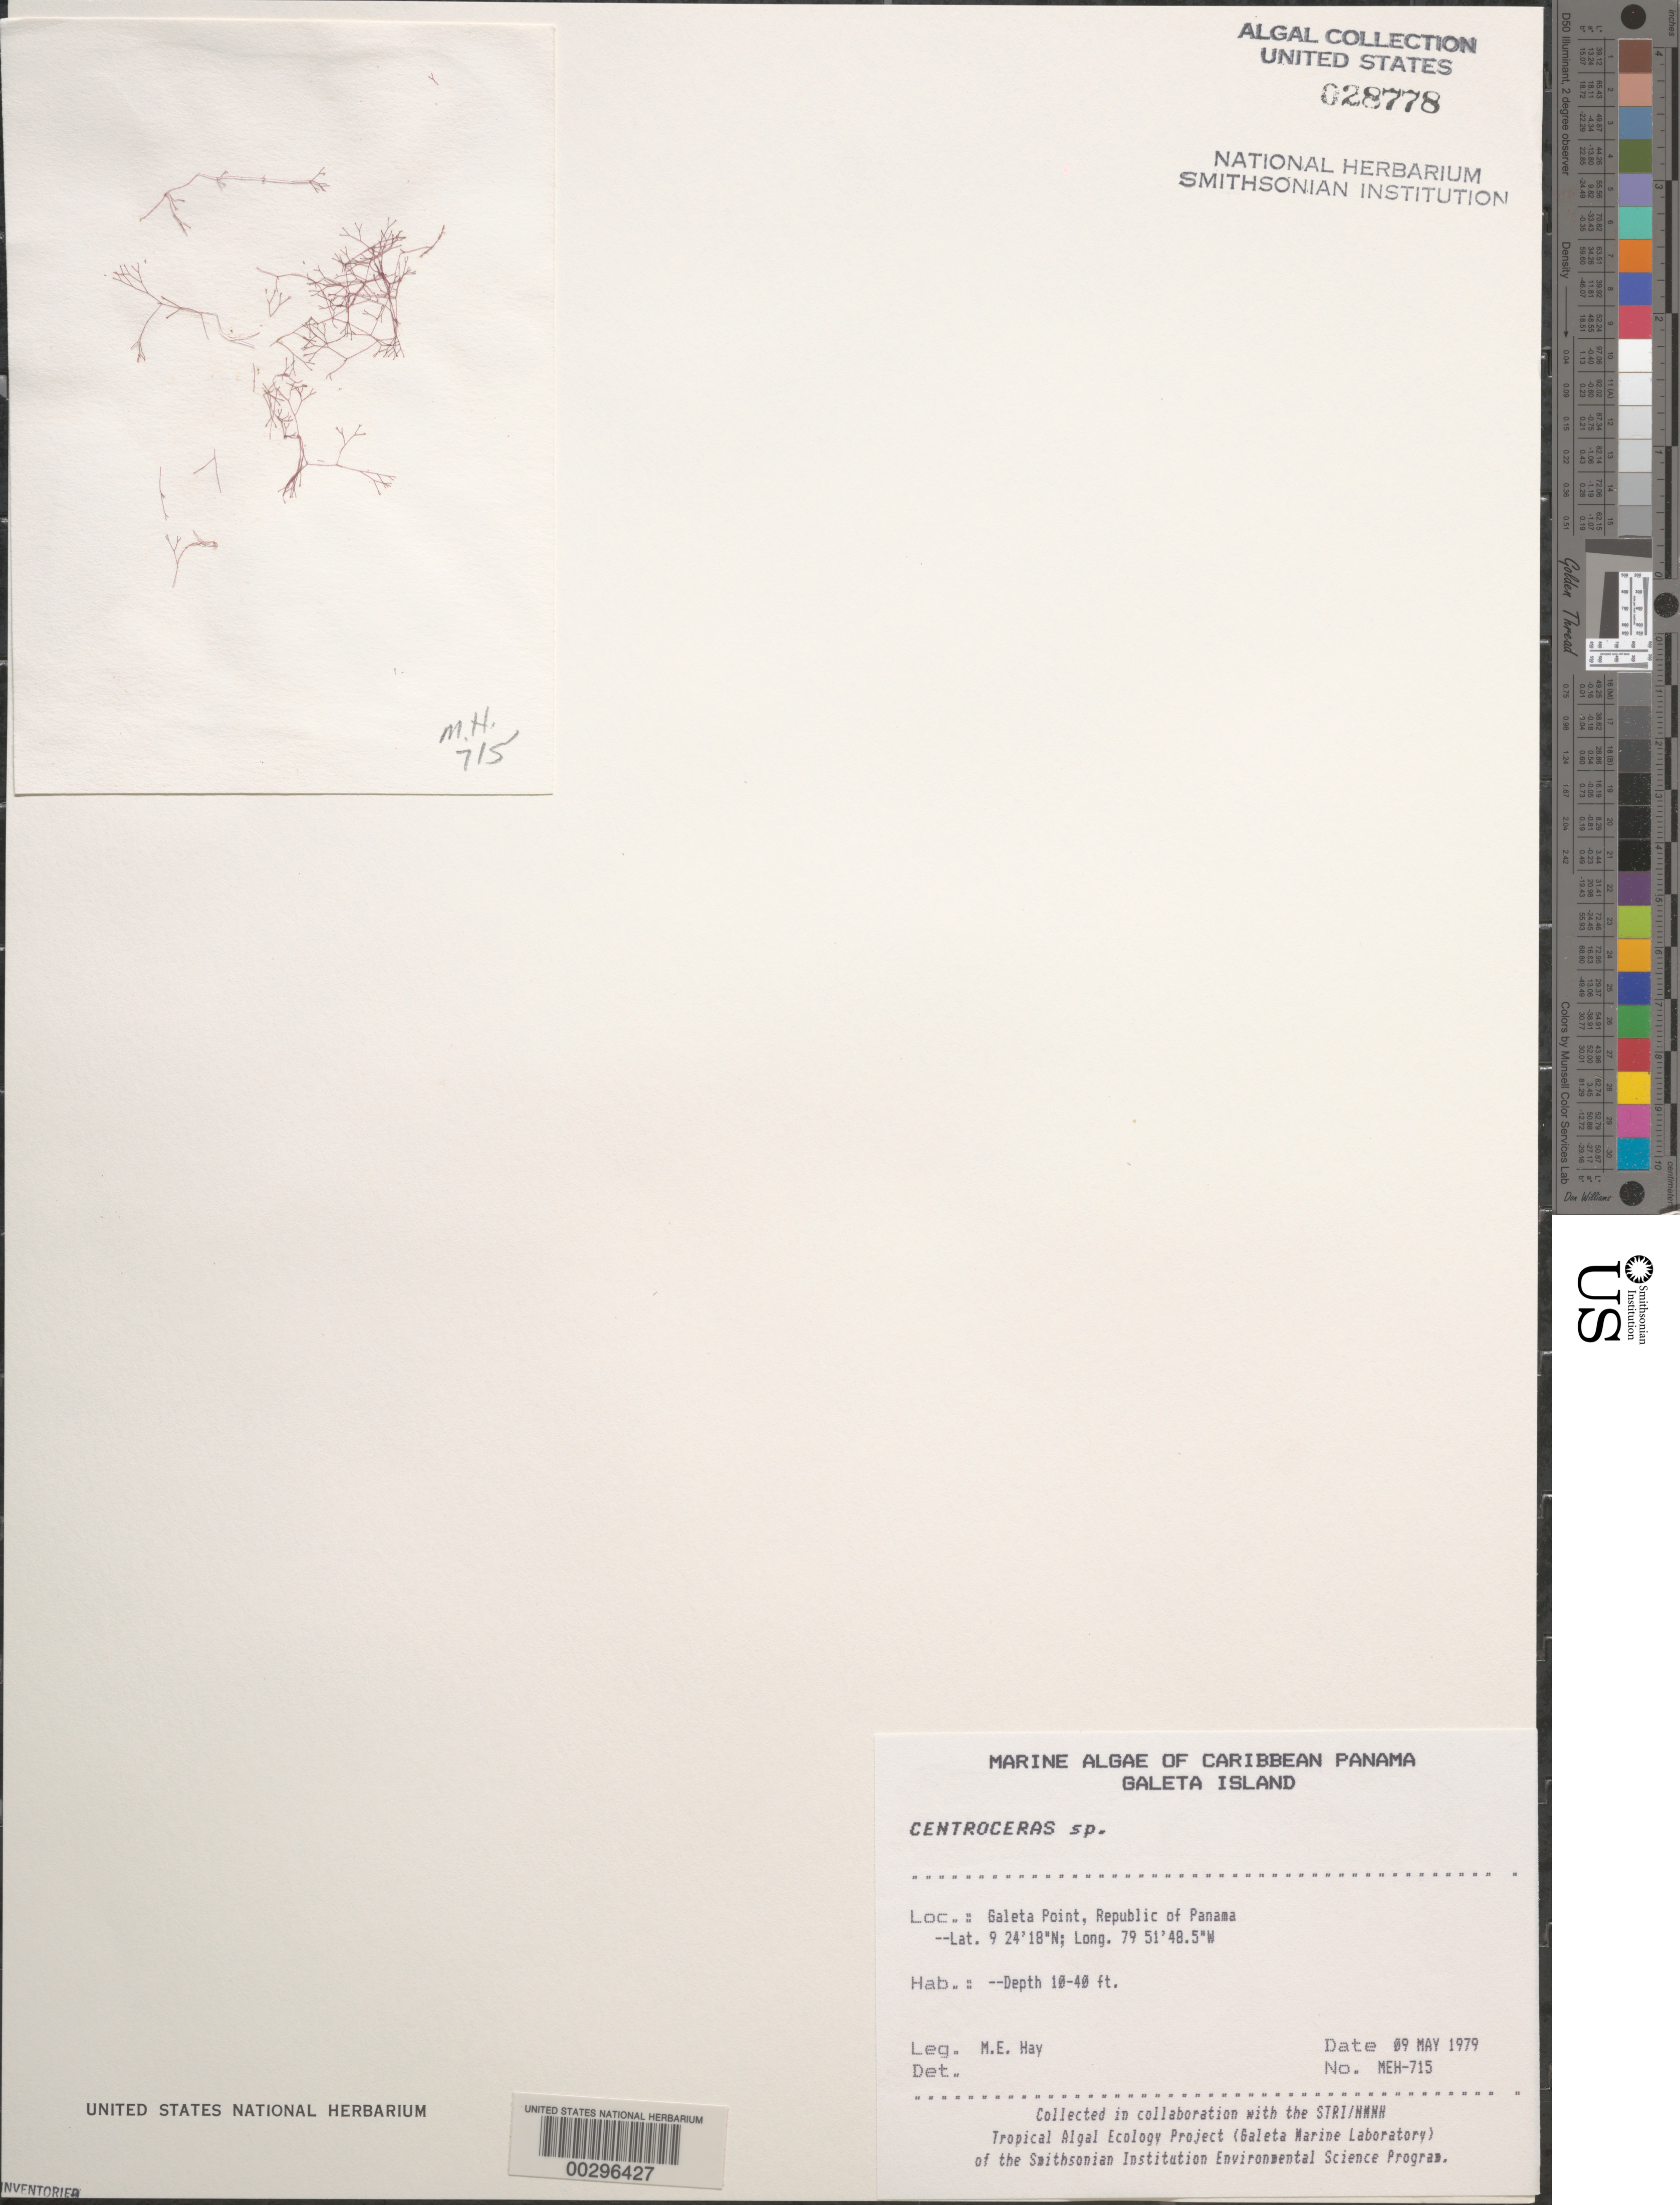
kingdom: Plantae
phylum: Rhodophyta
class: Florideophyceae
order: Ceramiales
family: Ceramiaceae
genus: Centroceras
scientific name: Centroceras sp.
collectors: M. E. Hay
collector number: MEH-715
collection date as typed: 09 May 1979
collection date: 1979-05-09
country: Panama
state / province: Colón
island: Galeta Island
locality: Galeta Point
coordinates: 9 24'18"N, 79 51'48.5"W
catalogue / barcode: US 28778